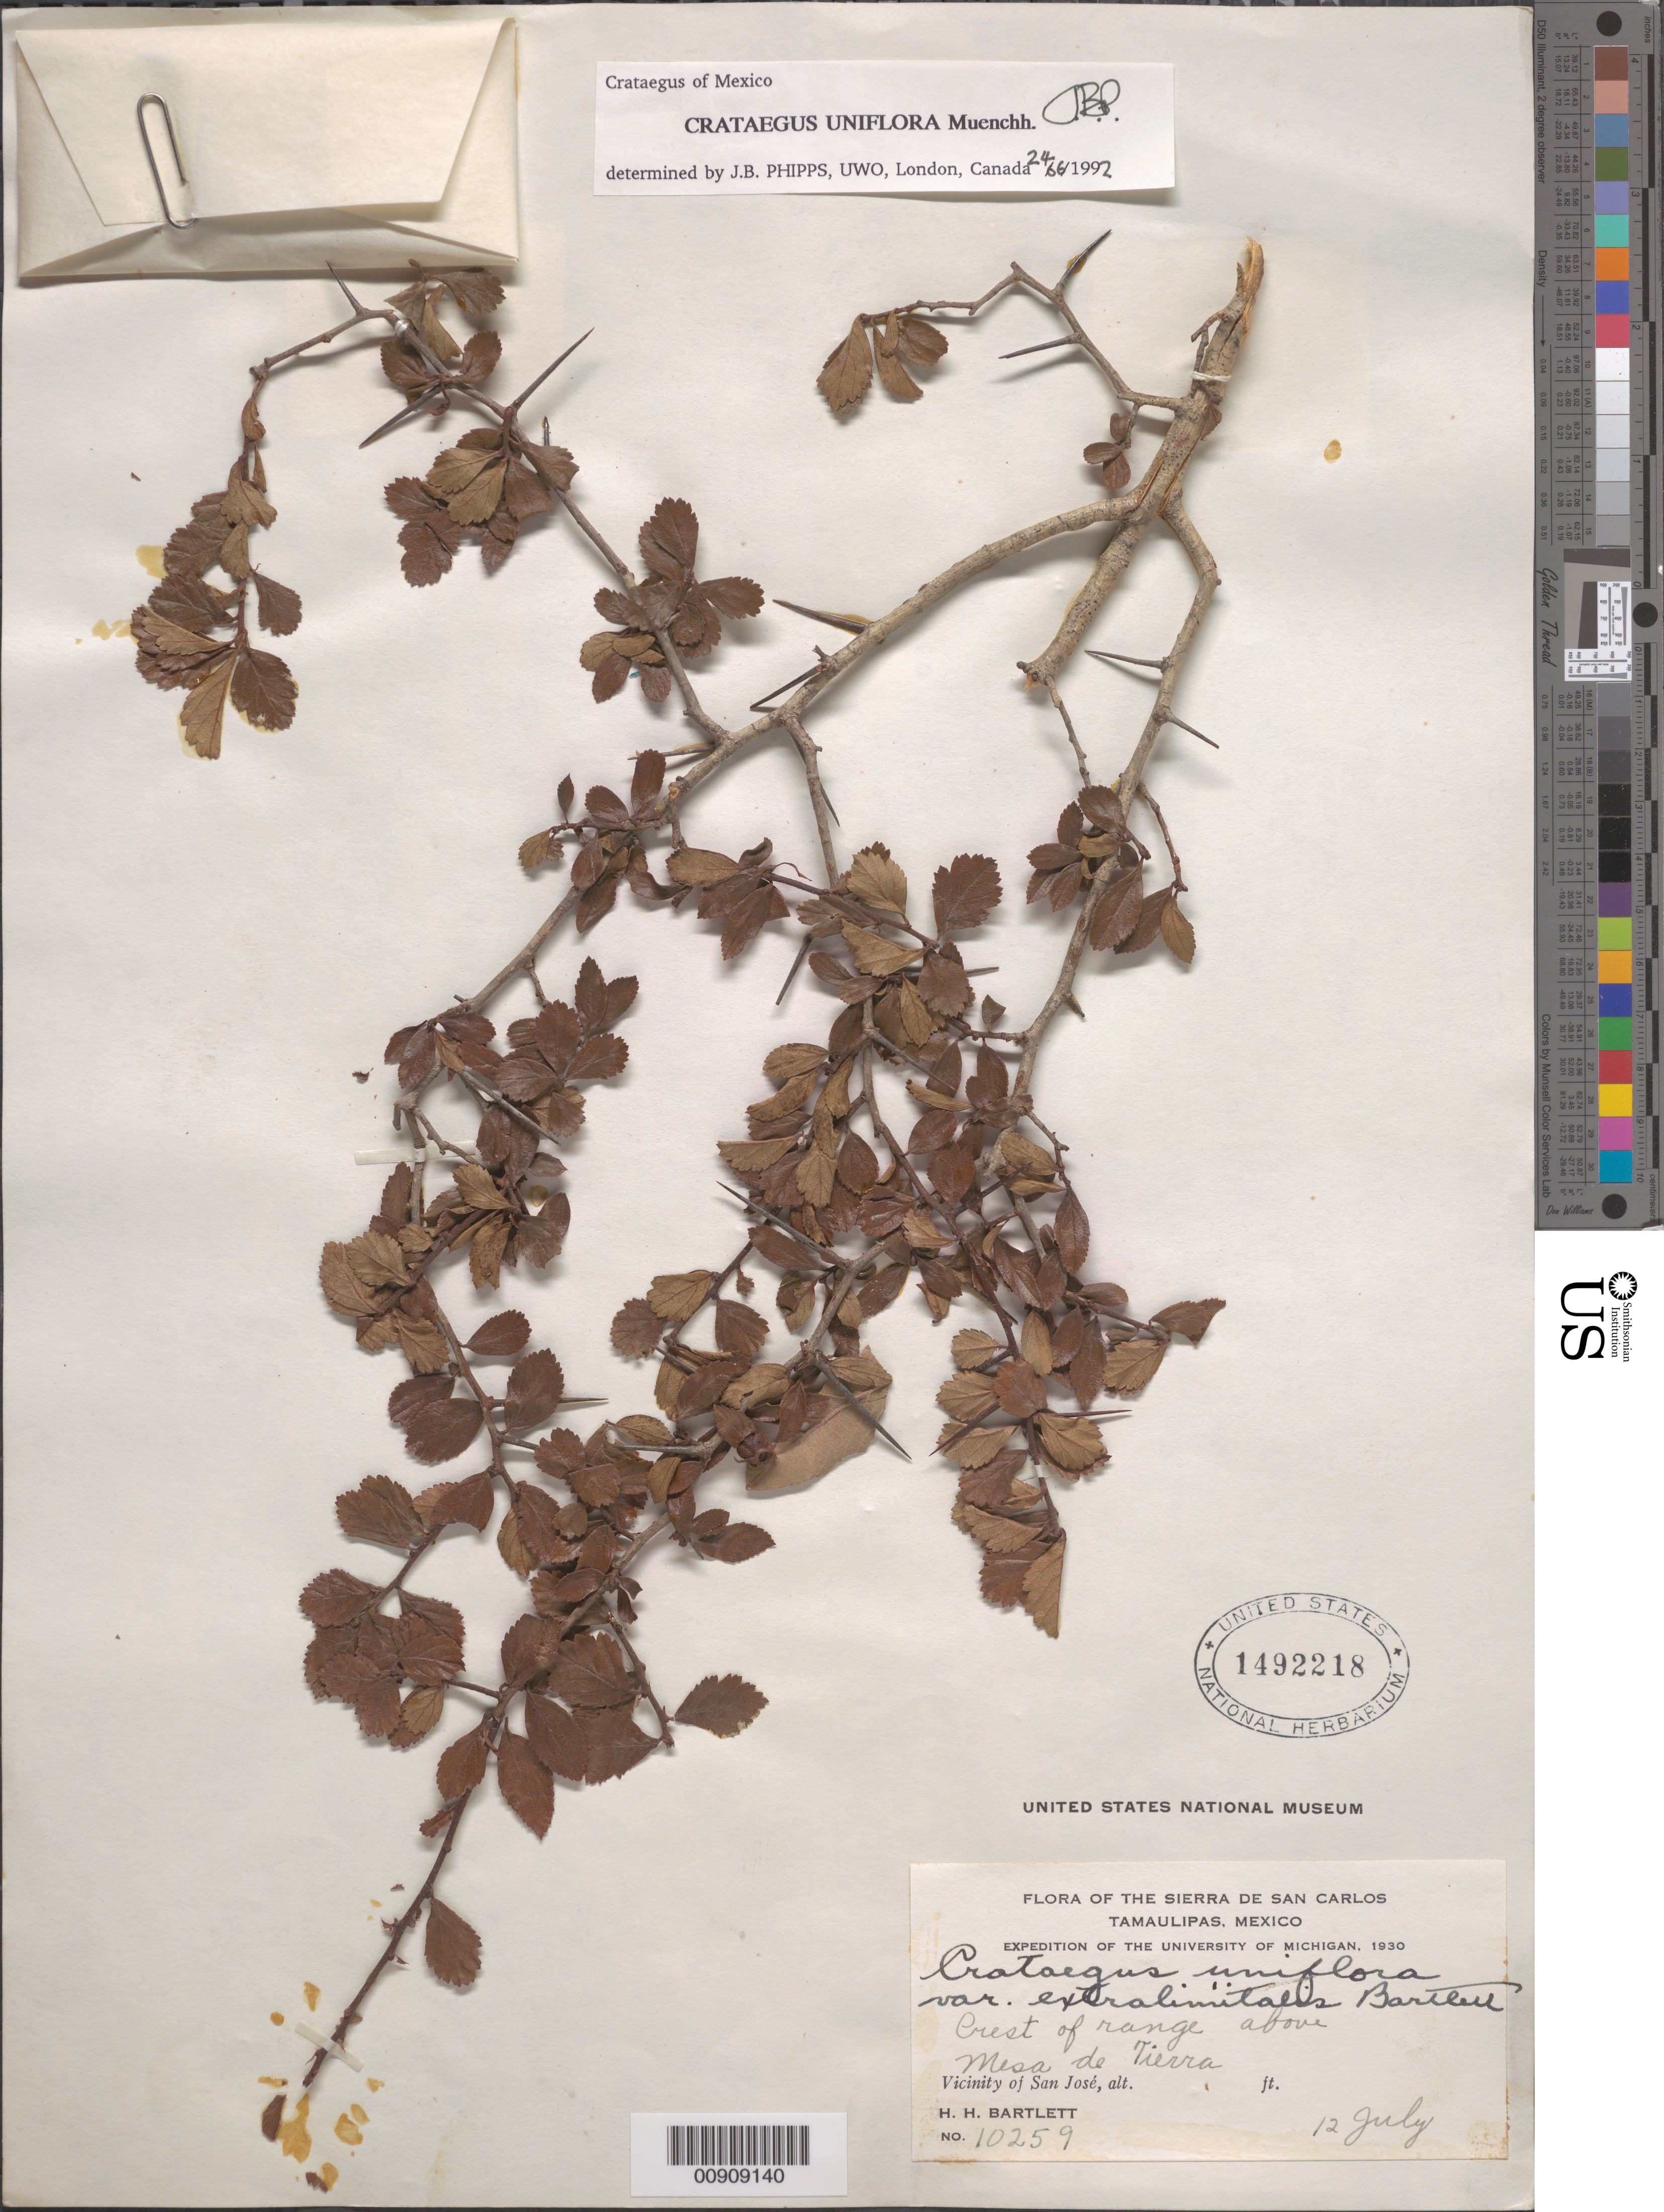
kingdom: Plantae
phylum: Tracheophyta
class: Magnoliopsida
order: Rosales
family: Rosaceae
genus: Crataegus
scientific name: Crataegus uniflora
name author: Münchh.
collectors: H. H. Bartlett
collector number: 10259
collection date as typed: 12 Jul 1930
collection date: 1930-07-12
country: Mexico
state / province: Tamaulipas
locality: Crest of range above Mesa de Tierra. Vicinity of San José, Tamaulipas.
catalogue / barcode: US 1492218